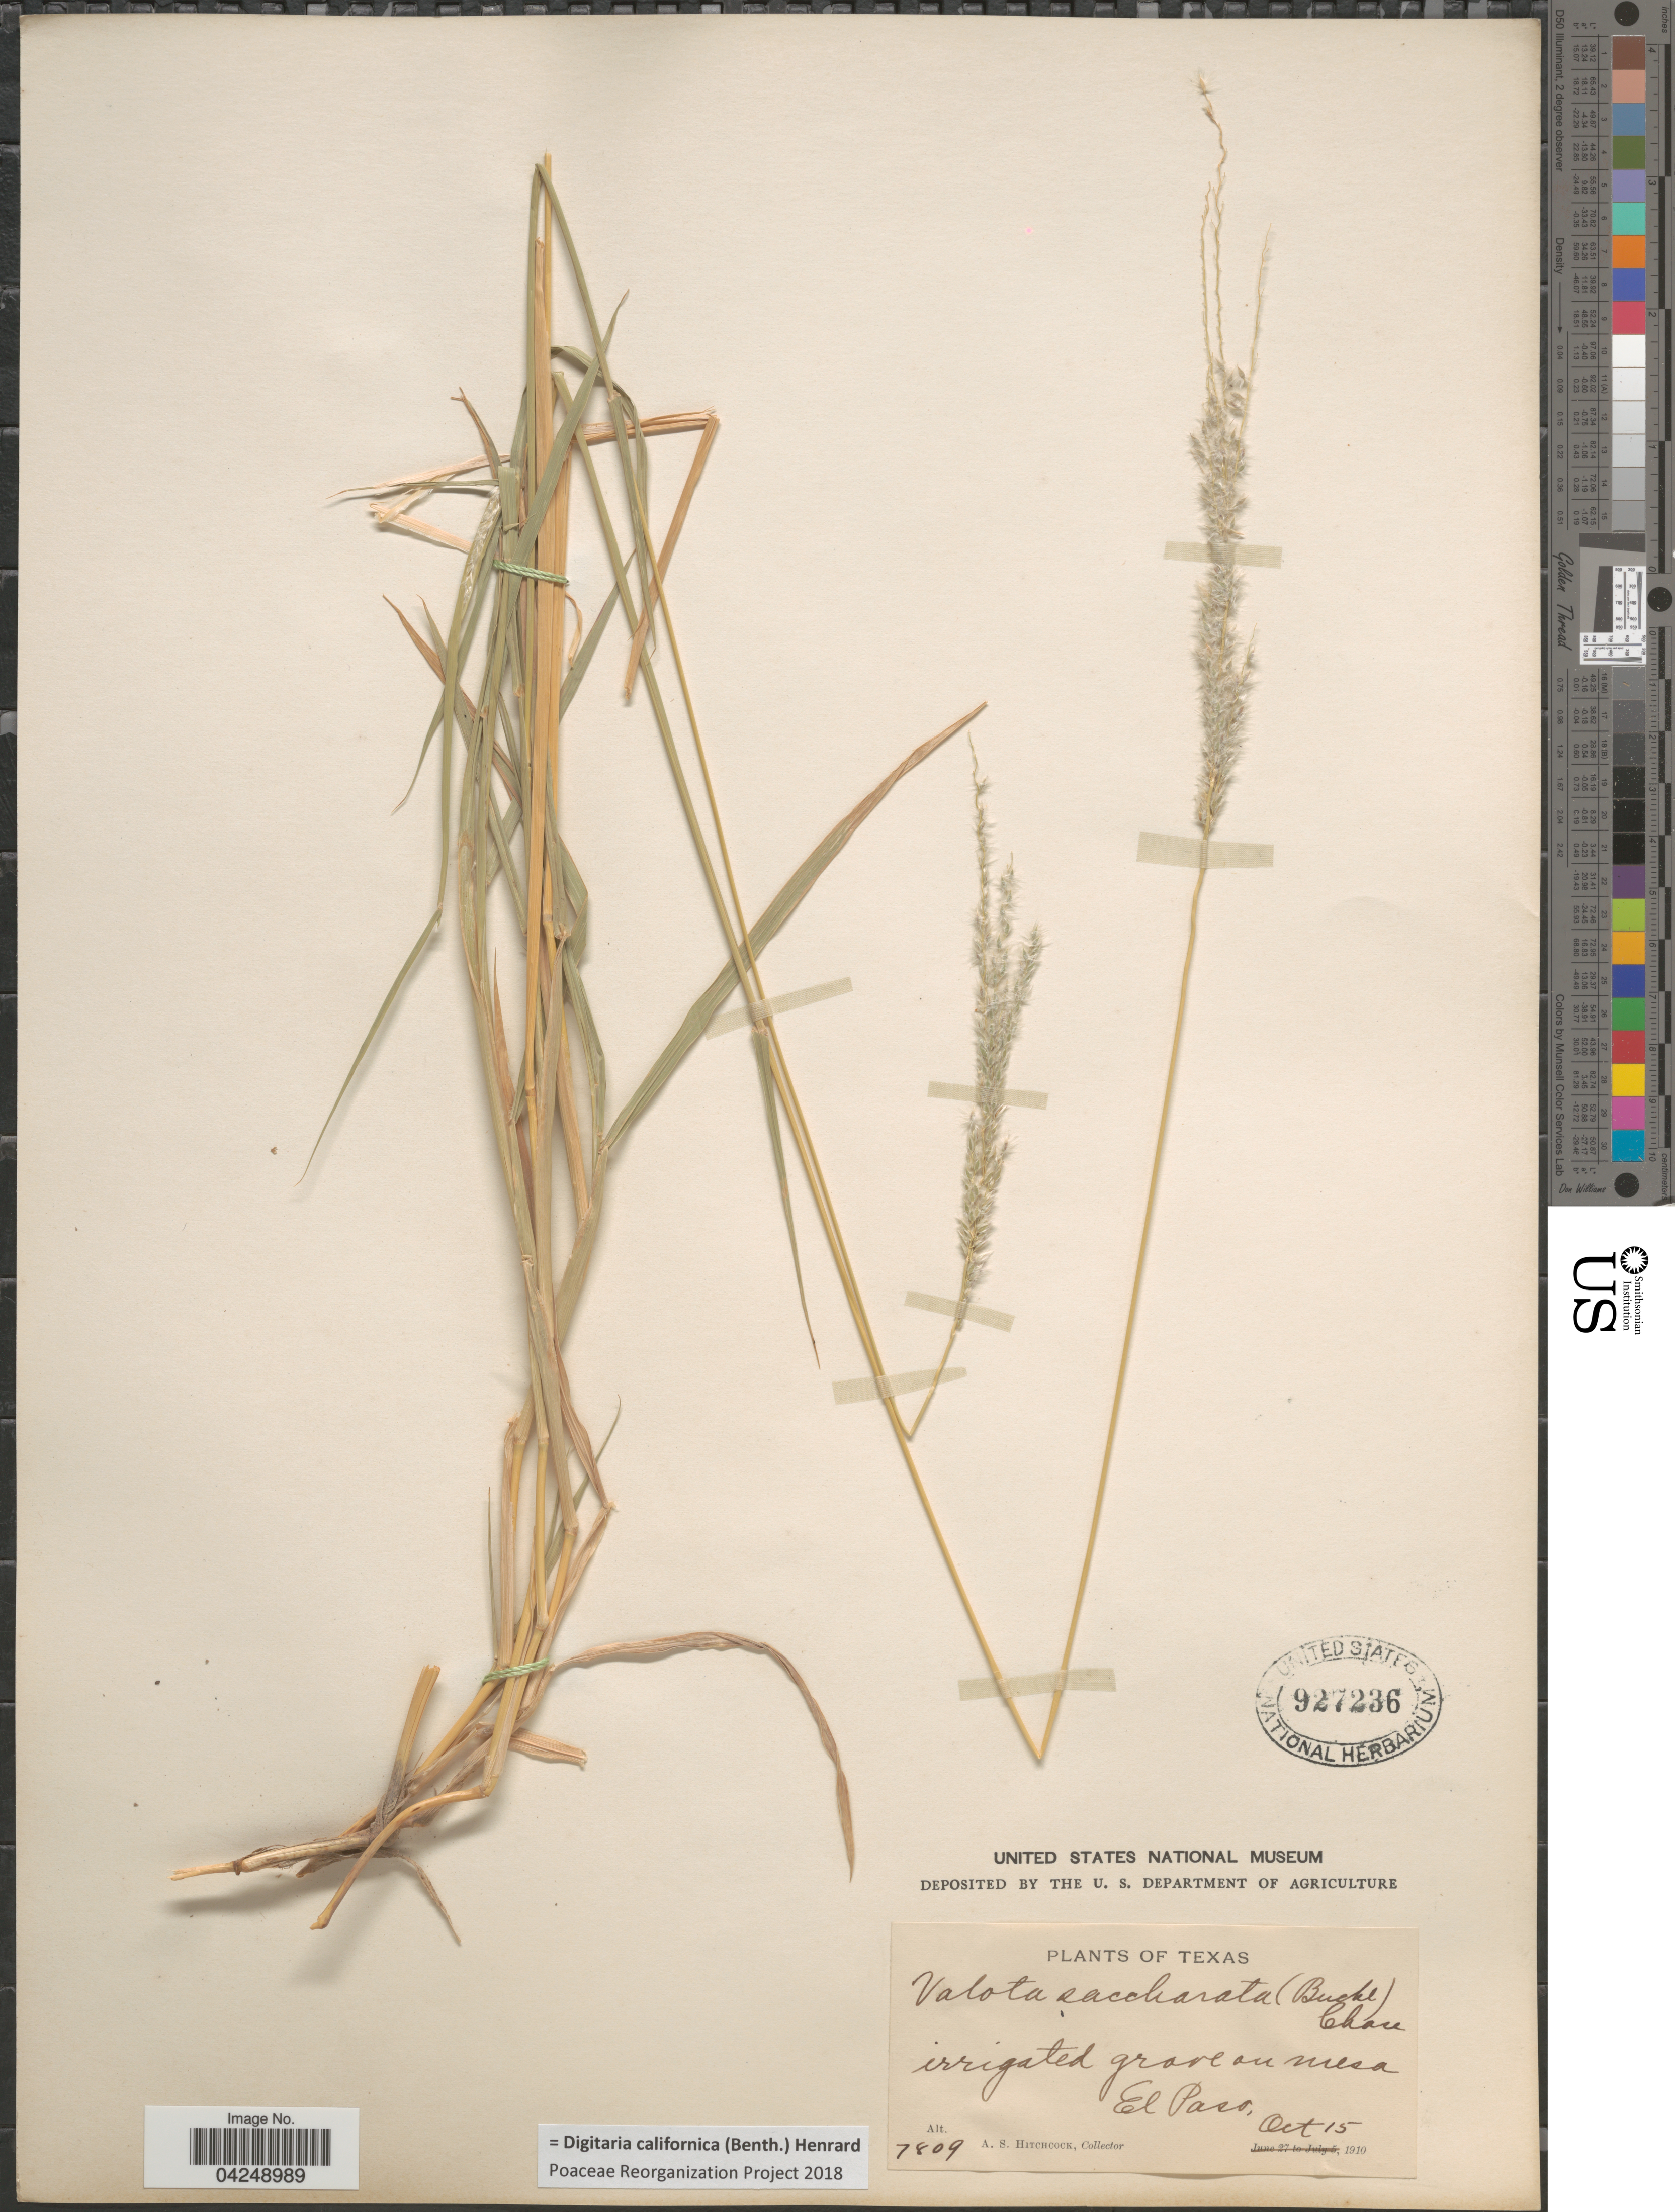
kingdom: Plantae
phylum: Tracheophyta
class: Liliopsida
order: Poales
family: Poaceae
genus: Digitaria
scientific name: Digitaria californica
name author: (Benth.) Henr.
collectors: A. S. Hitchcock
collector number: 7809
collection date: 1910-10-15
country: United States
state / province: Texas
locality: Irrigated grove on mesa El Paso.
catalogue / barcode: US 927236